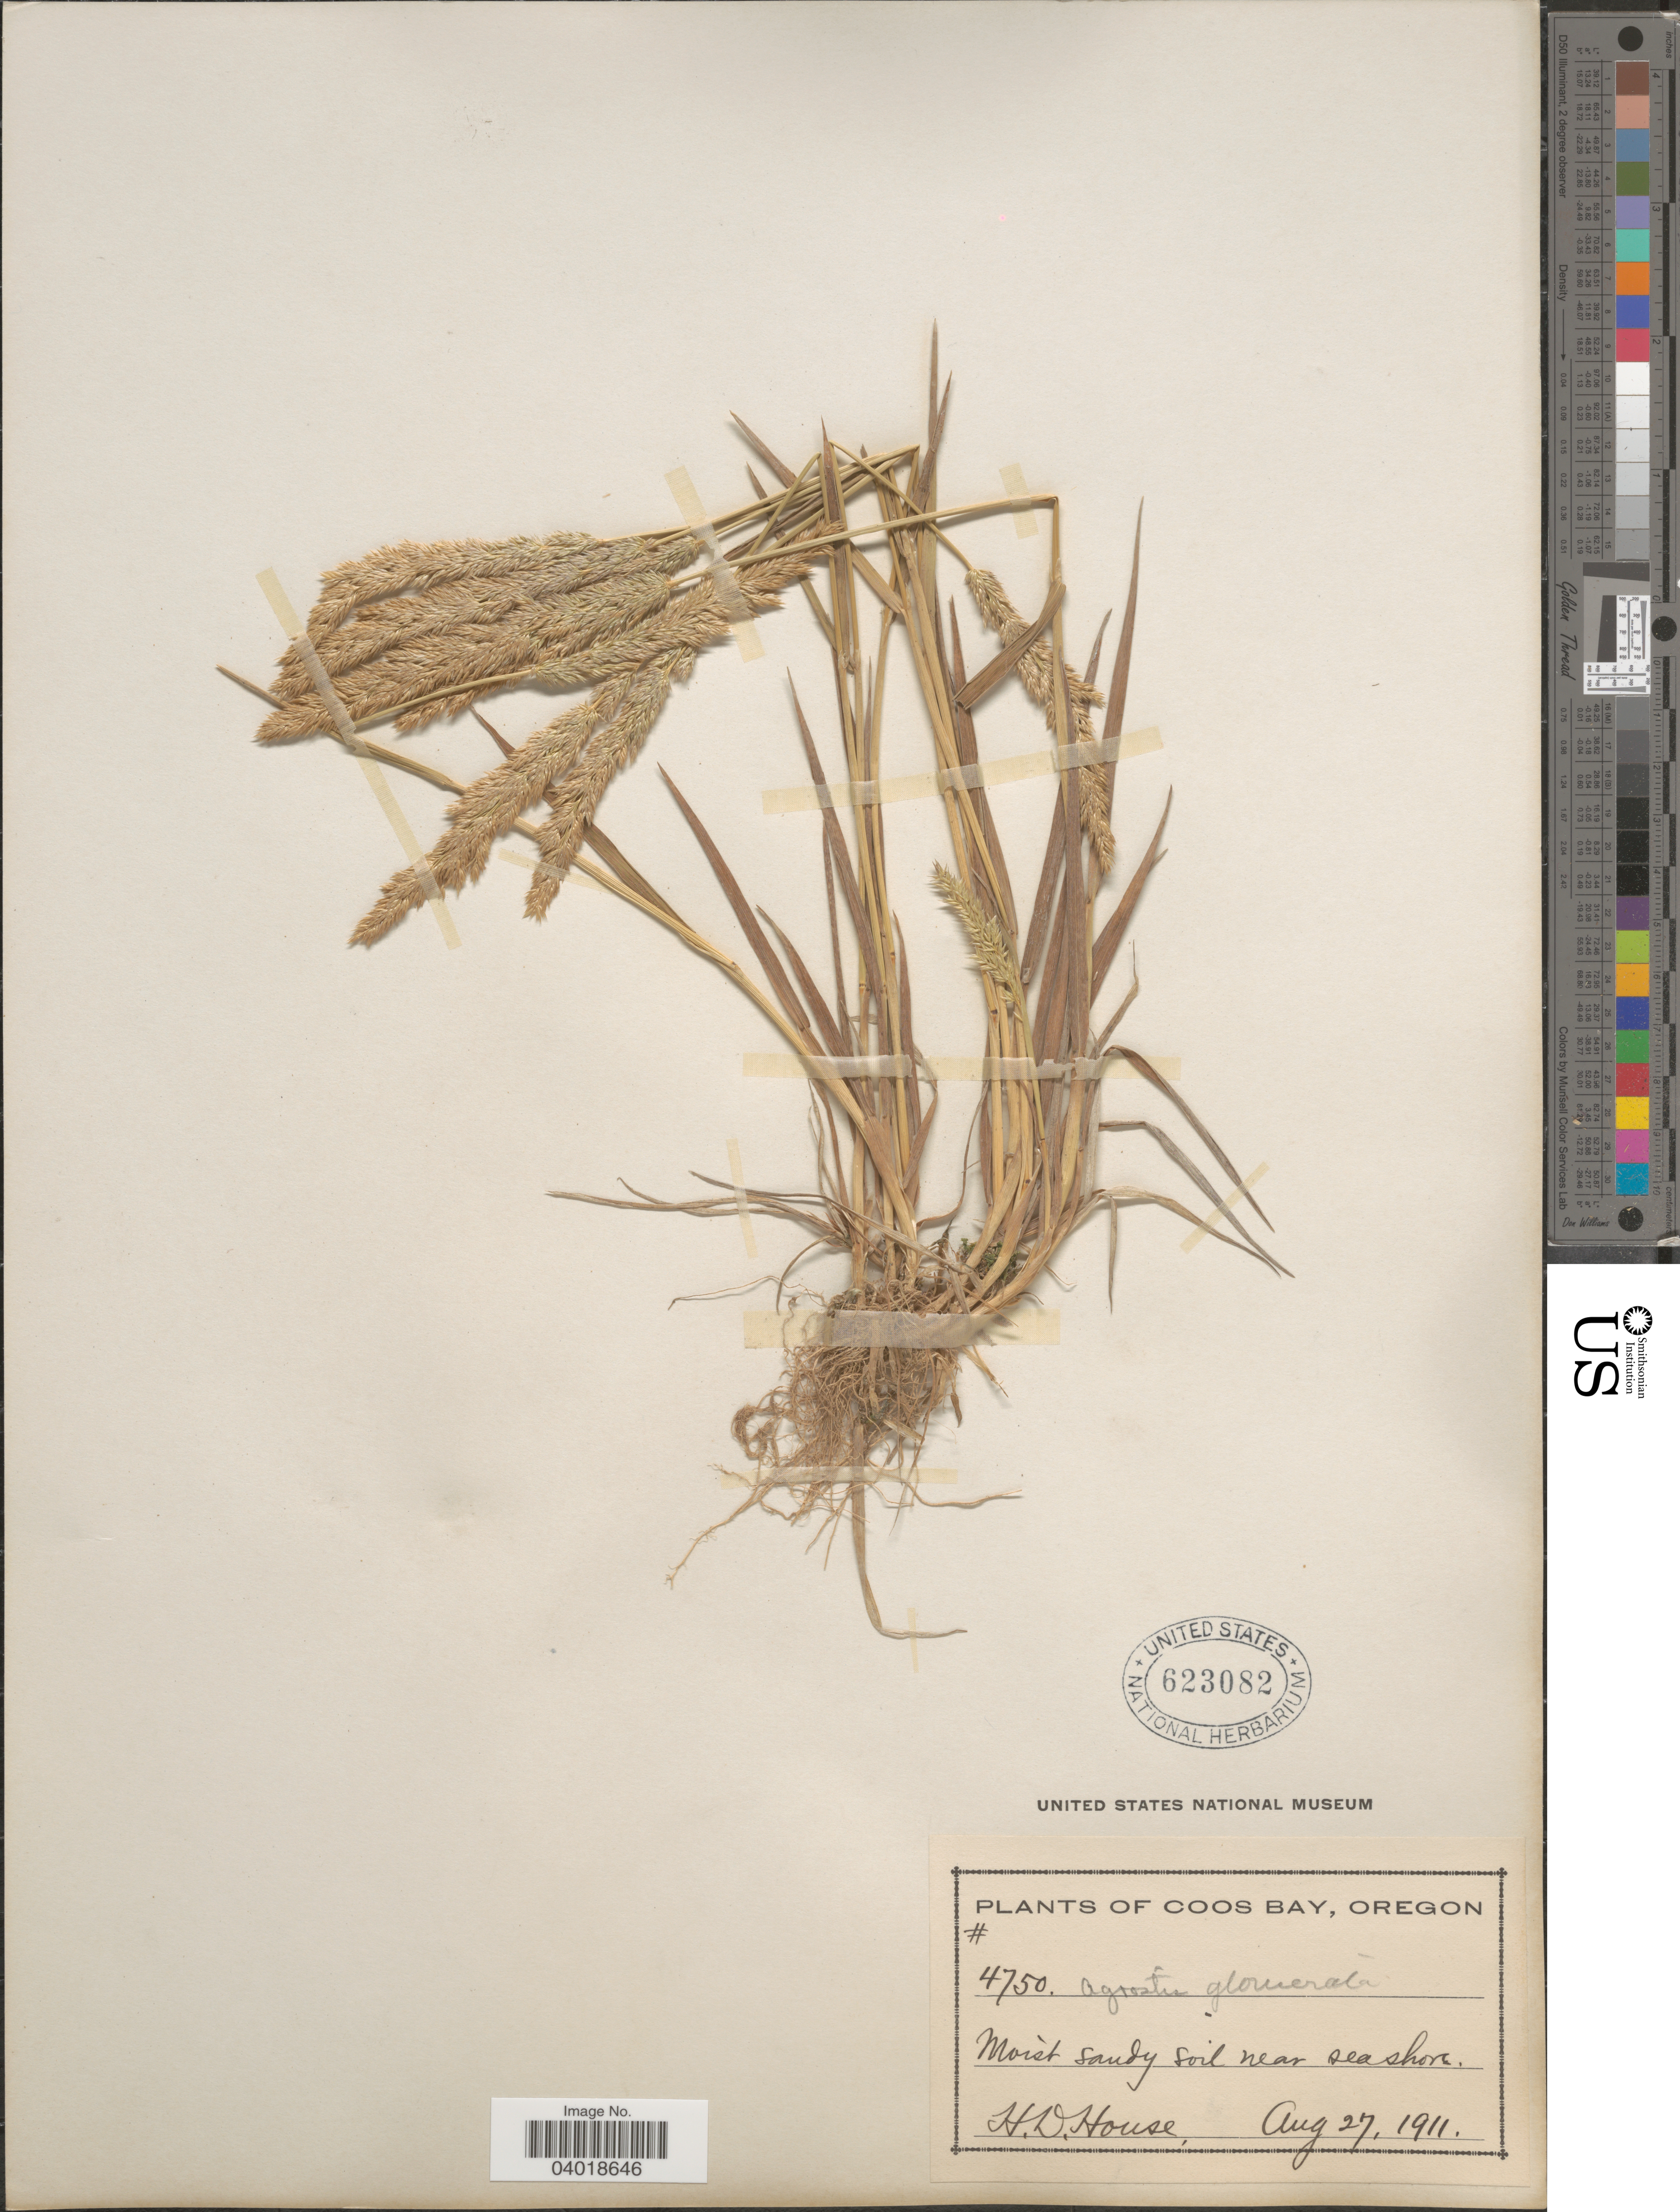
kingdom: Plantae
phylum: Tracheophyta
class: Liliopsida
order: Poales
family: Poaceae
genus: Agrostis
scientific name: Agrostis exarata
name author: Trin.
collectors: H. D. House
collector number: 4750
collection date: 1911-08-27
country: United States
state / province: Oregon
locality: Coos Bay. Moist sandy soil near seashore.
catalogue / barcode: US 623082